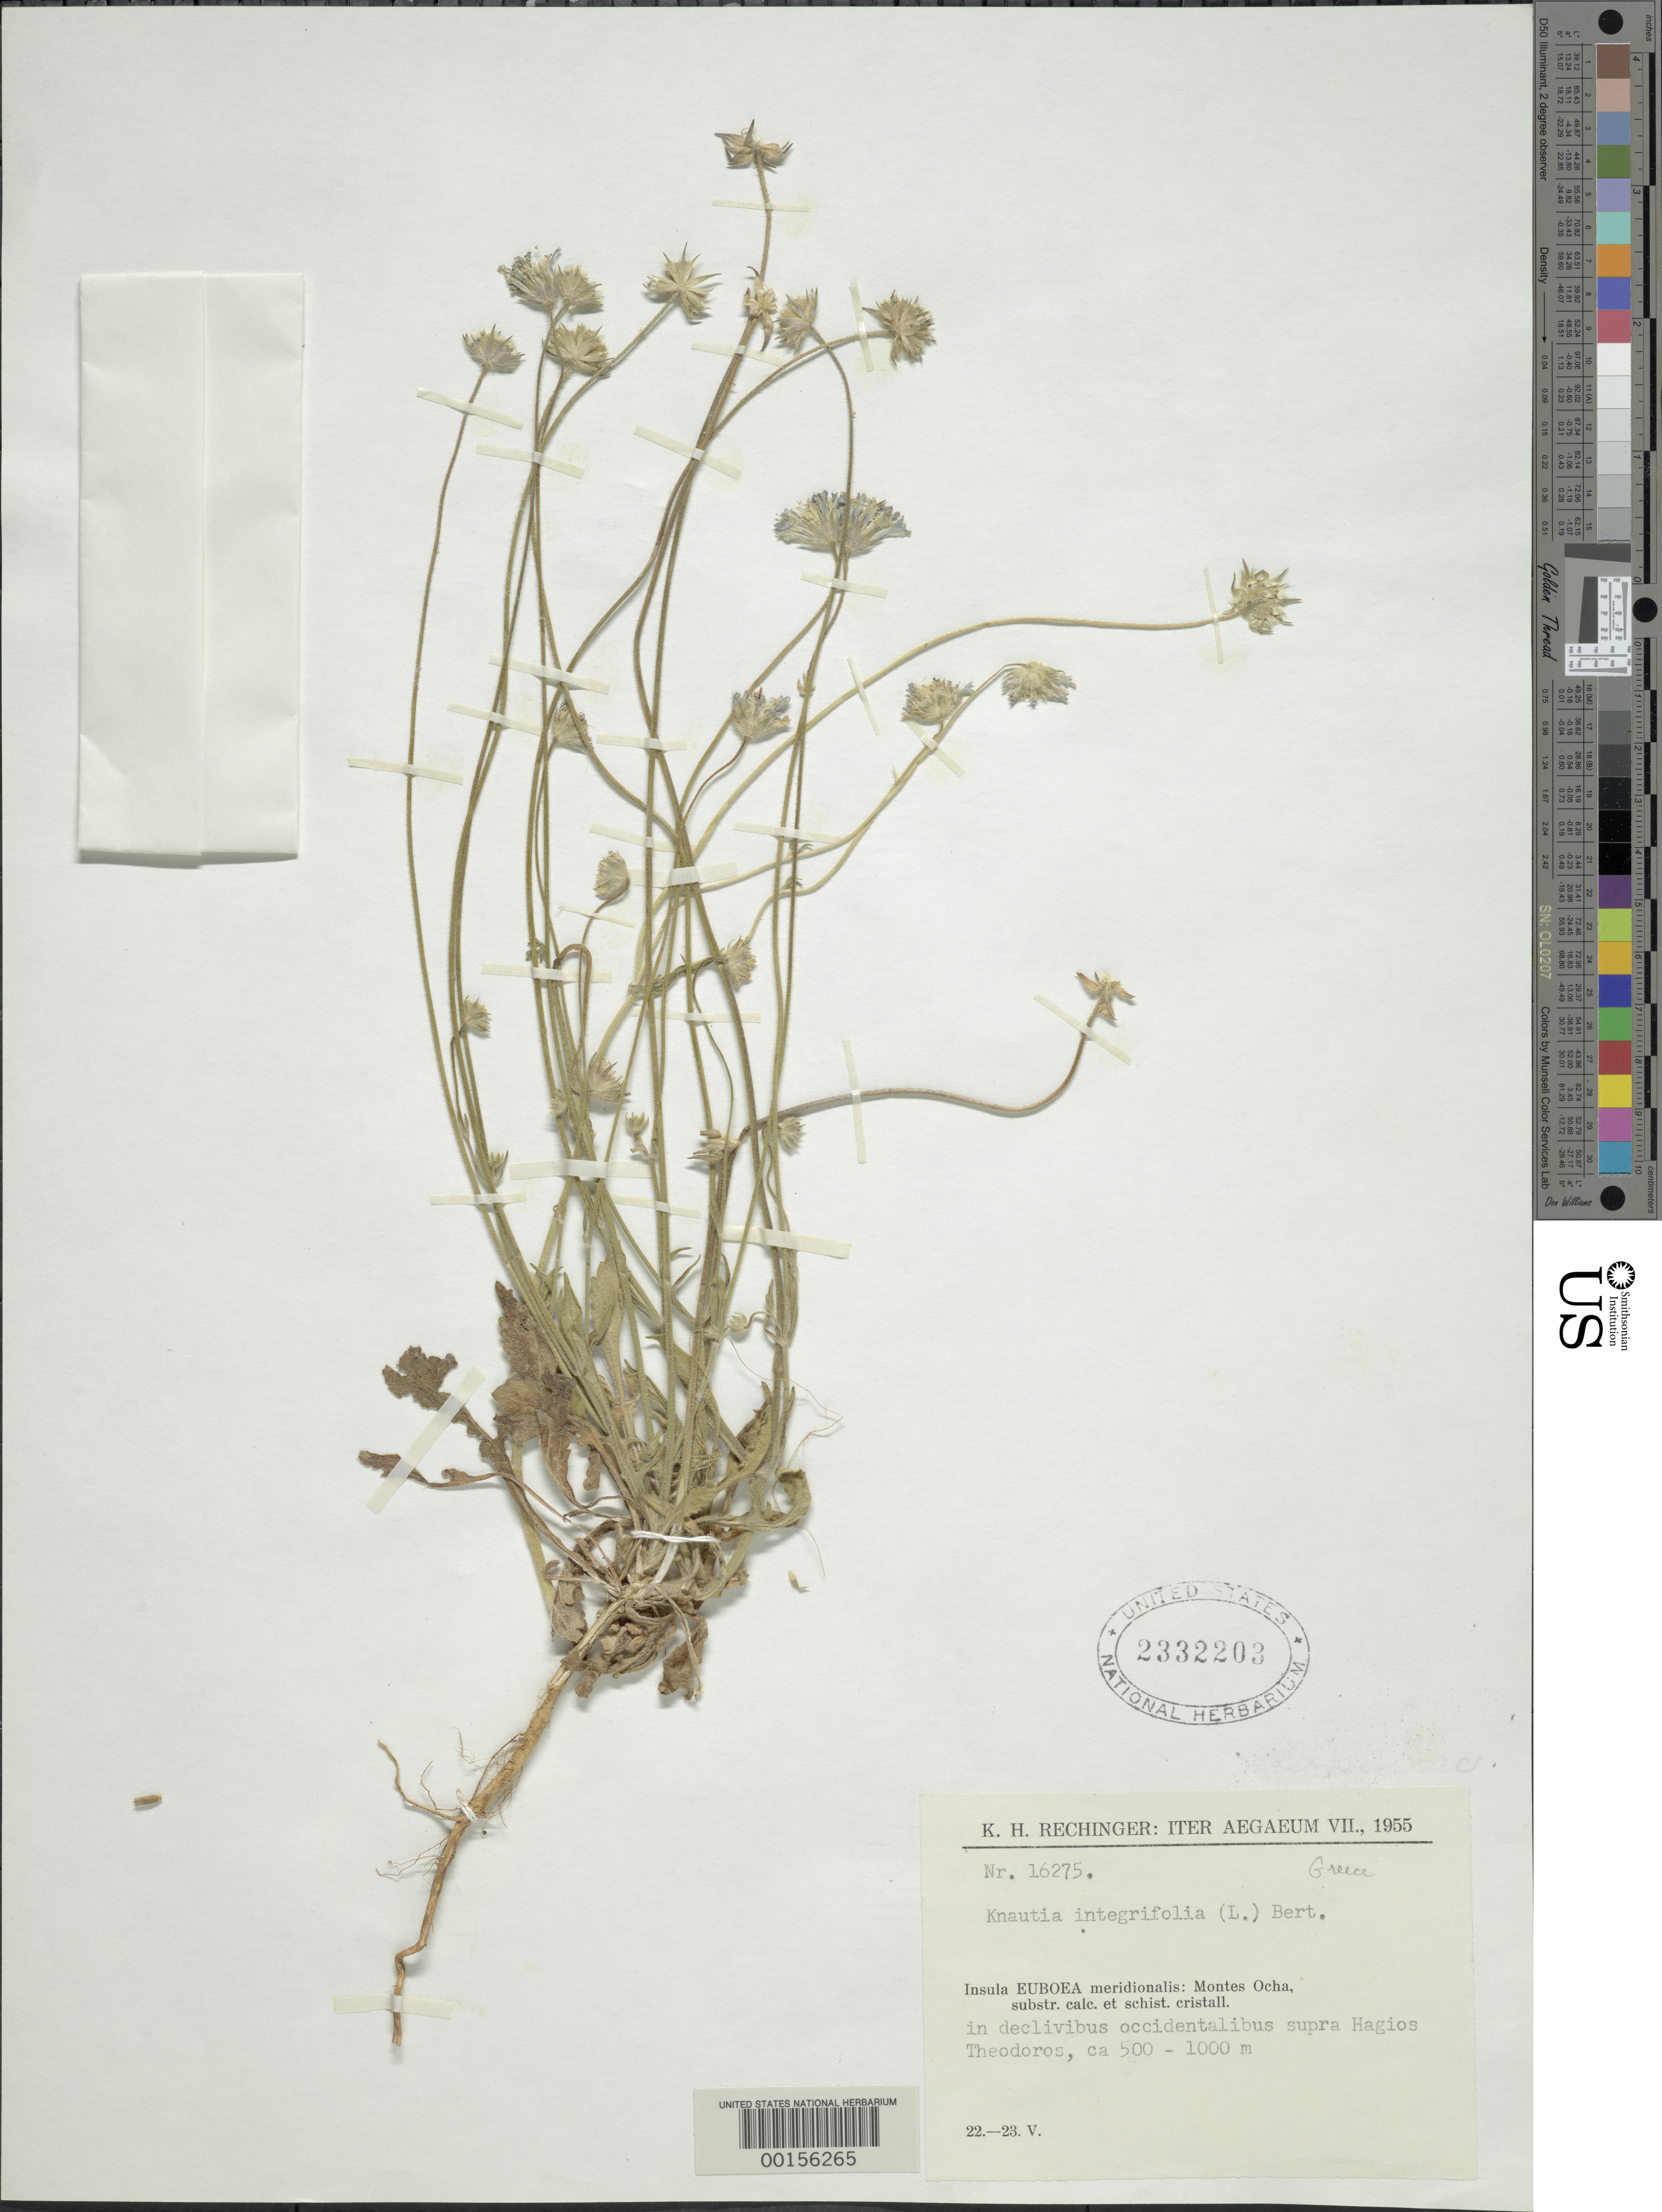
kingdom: Plantae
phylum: Tracheophyta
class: Magnoliopsida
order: Dipsacales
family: Caprifoliaceae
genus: Knautia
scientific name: Knautia integrifolia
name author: Bertero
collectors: K. H. Rechinger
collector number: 16275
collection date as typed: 22 May 1955 to 23 May 1955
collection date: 1955-05-22/1955-05-23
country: Greece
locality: Euboea, Montes Ocha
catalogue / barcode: US 2332203